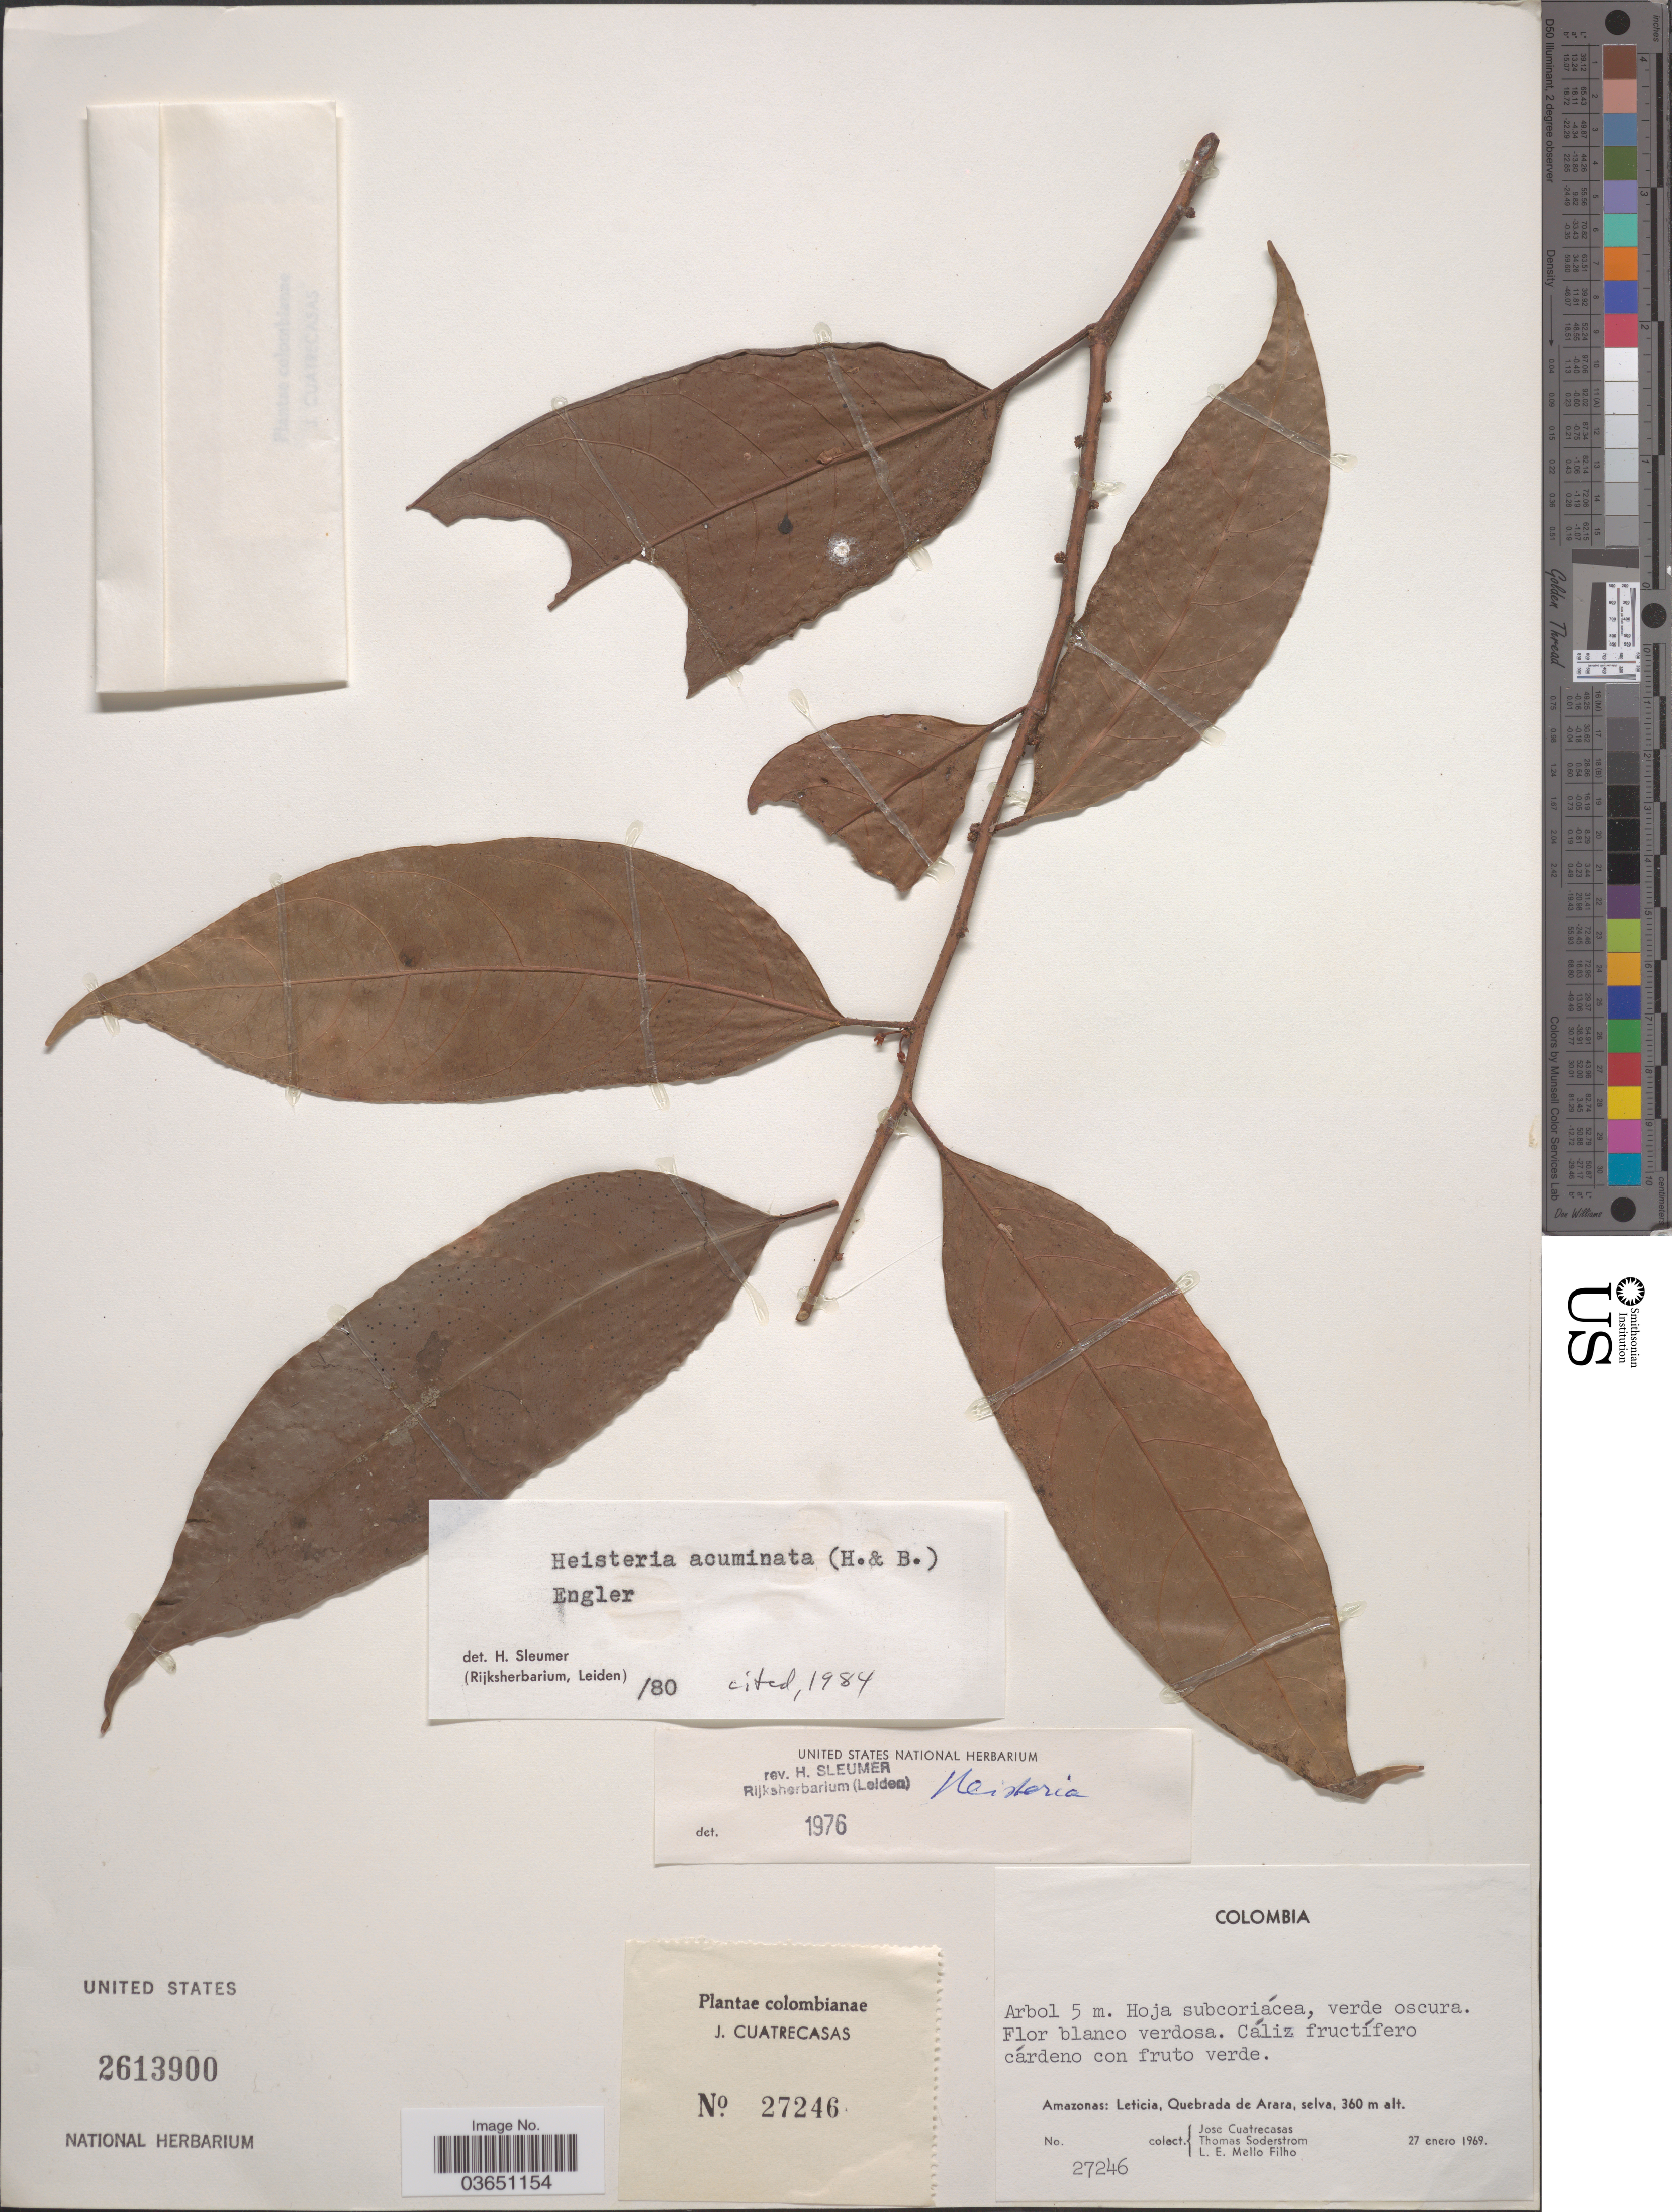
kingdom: Plantae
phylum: Tracheophyta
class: Magnoliopsida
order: Santalales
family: Erythropalaceae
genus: Heisteria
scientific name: Heisteria acuminata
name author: (Humb. & Bonpl.) Engl.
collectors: J. Cuatrecasas, T. R. Soderstrom & L. Filho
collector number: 27246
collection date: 1969-01-27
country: Colombia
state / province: Amazônas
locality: Leticia, Quebrada de Arara.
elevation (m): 360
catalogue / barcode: US 2613900